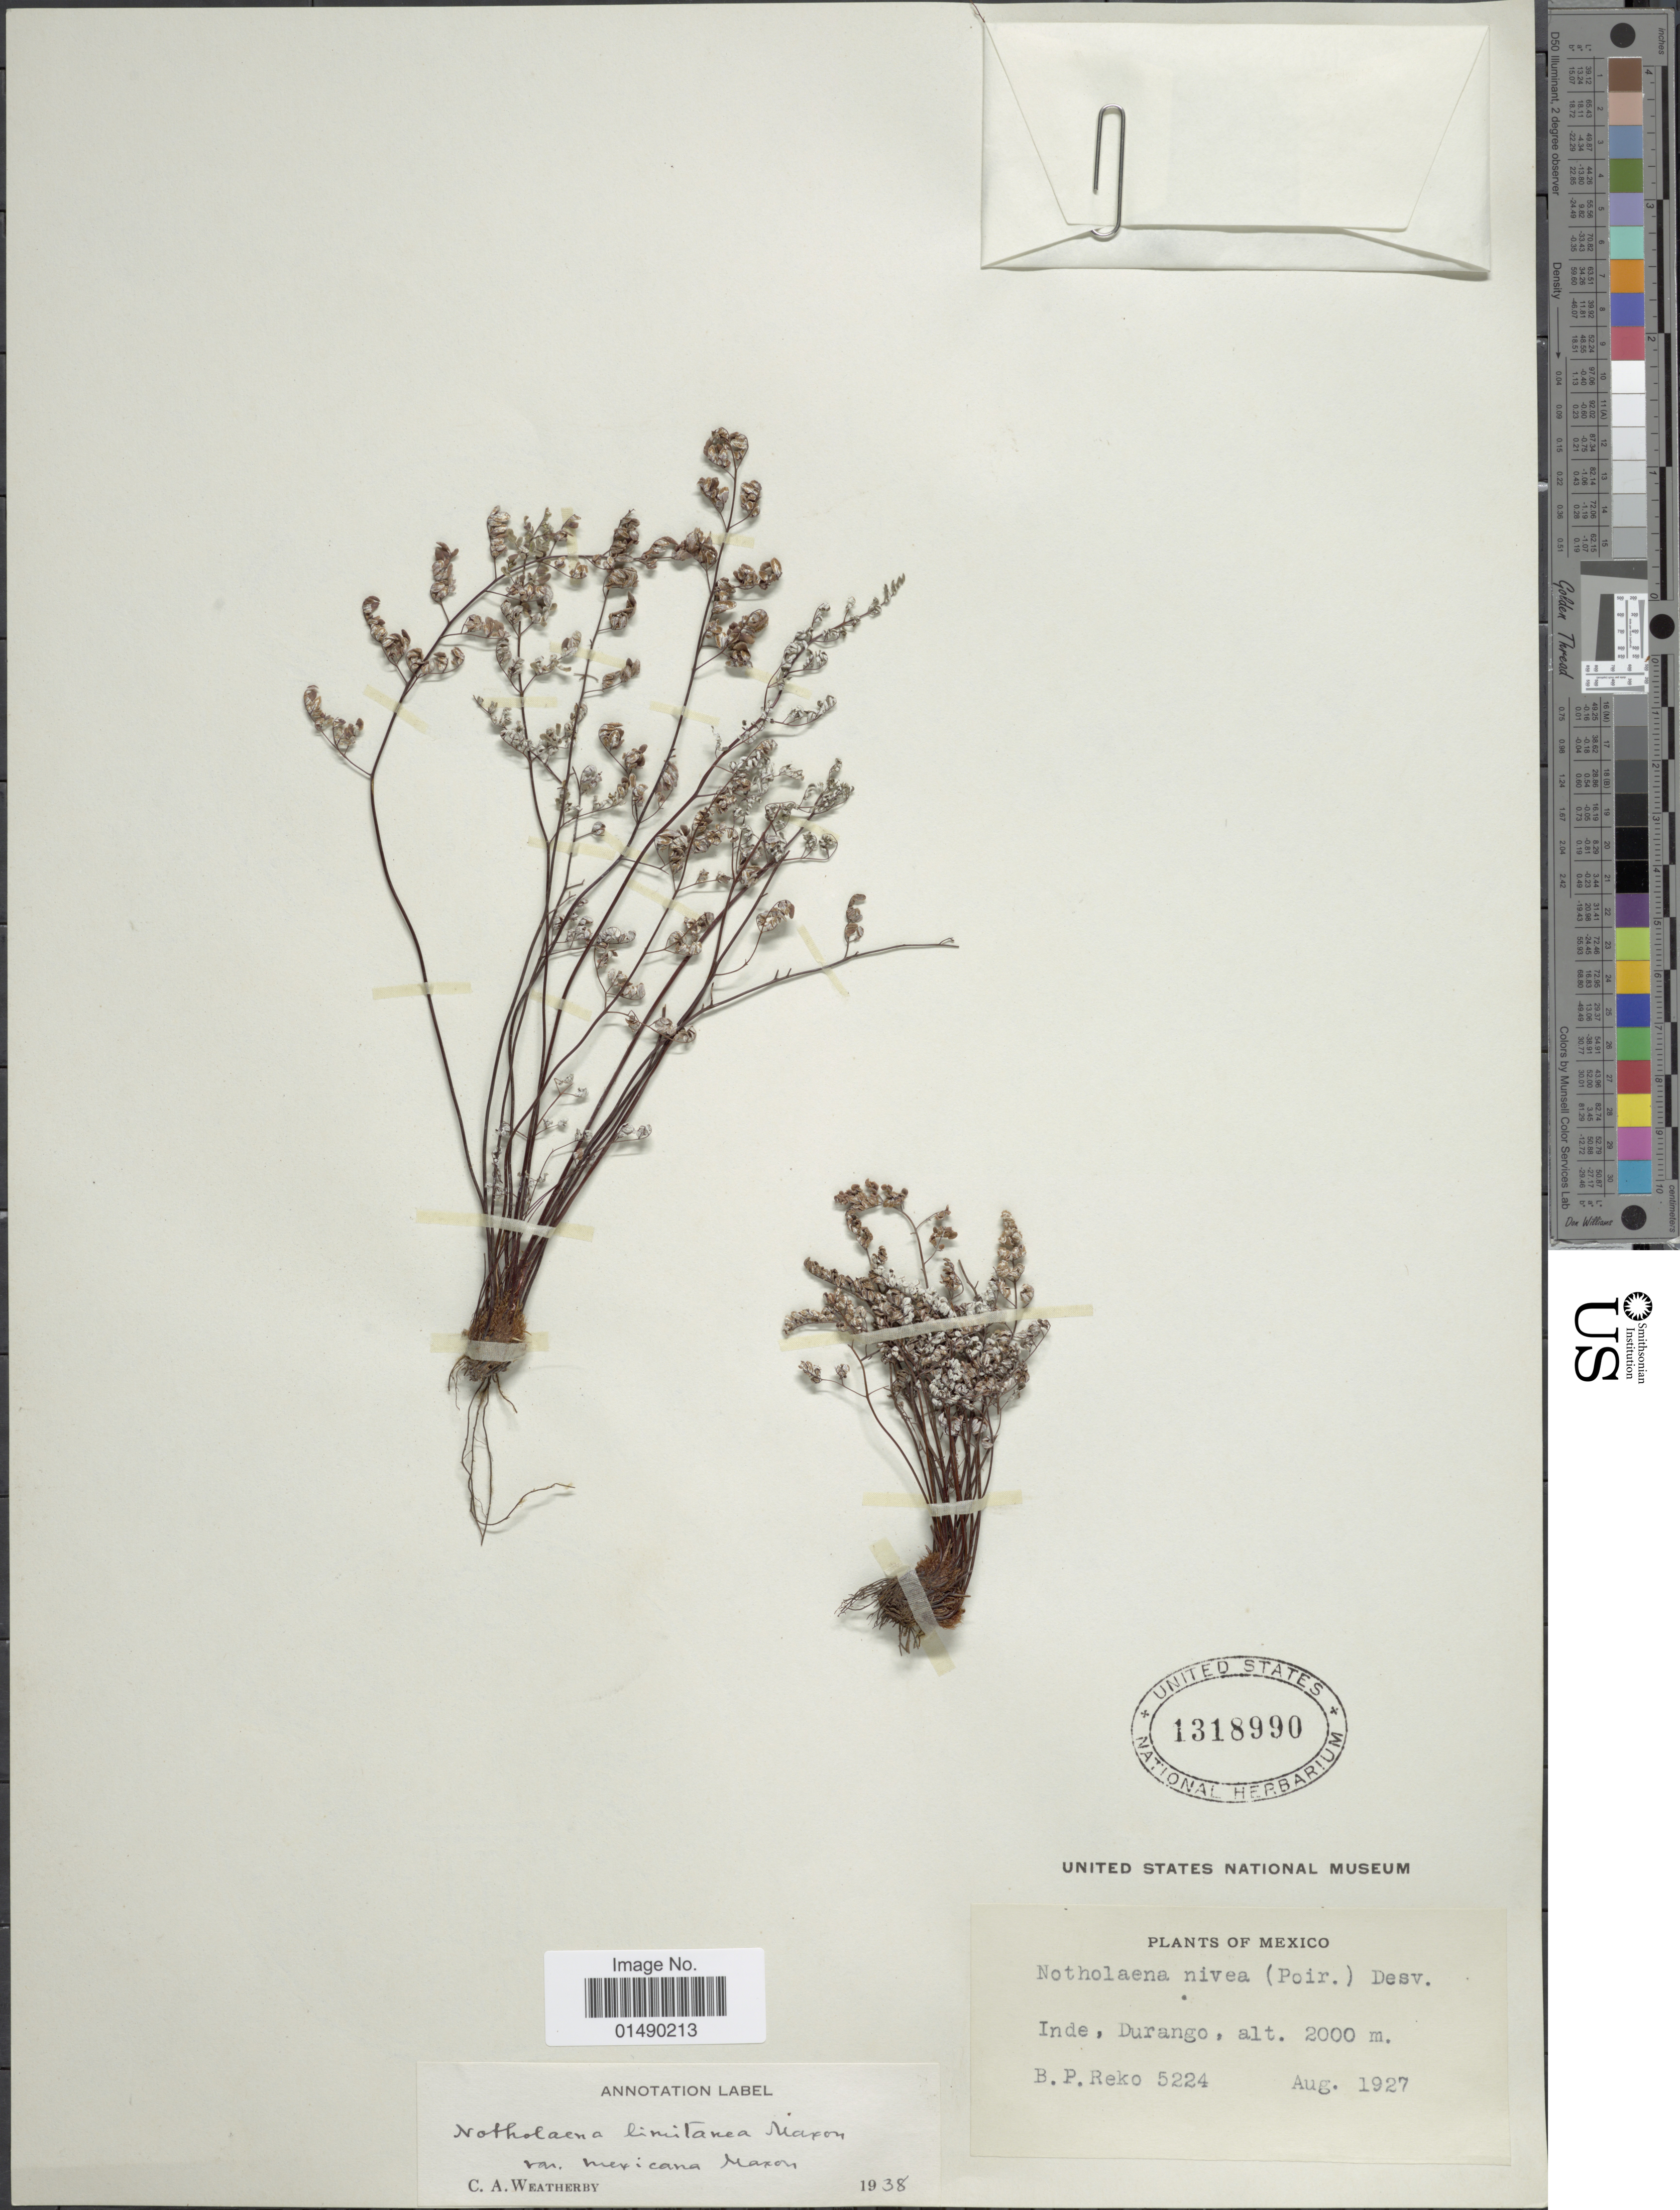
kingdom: Plantae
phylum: Tracheophyta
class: Polypodiopsida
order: Polypodiales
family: Pteridaceae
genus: Argyrochosma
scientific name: Argyrochosma limitanea subsp. mexicana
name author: (Maxon) Windham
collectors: B. P. Reko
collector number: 5224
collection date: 1927-08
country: Mexico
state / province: Durango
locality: Mexico, Inde.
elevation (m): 2000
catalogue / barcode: US 1318990